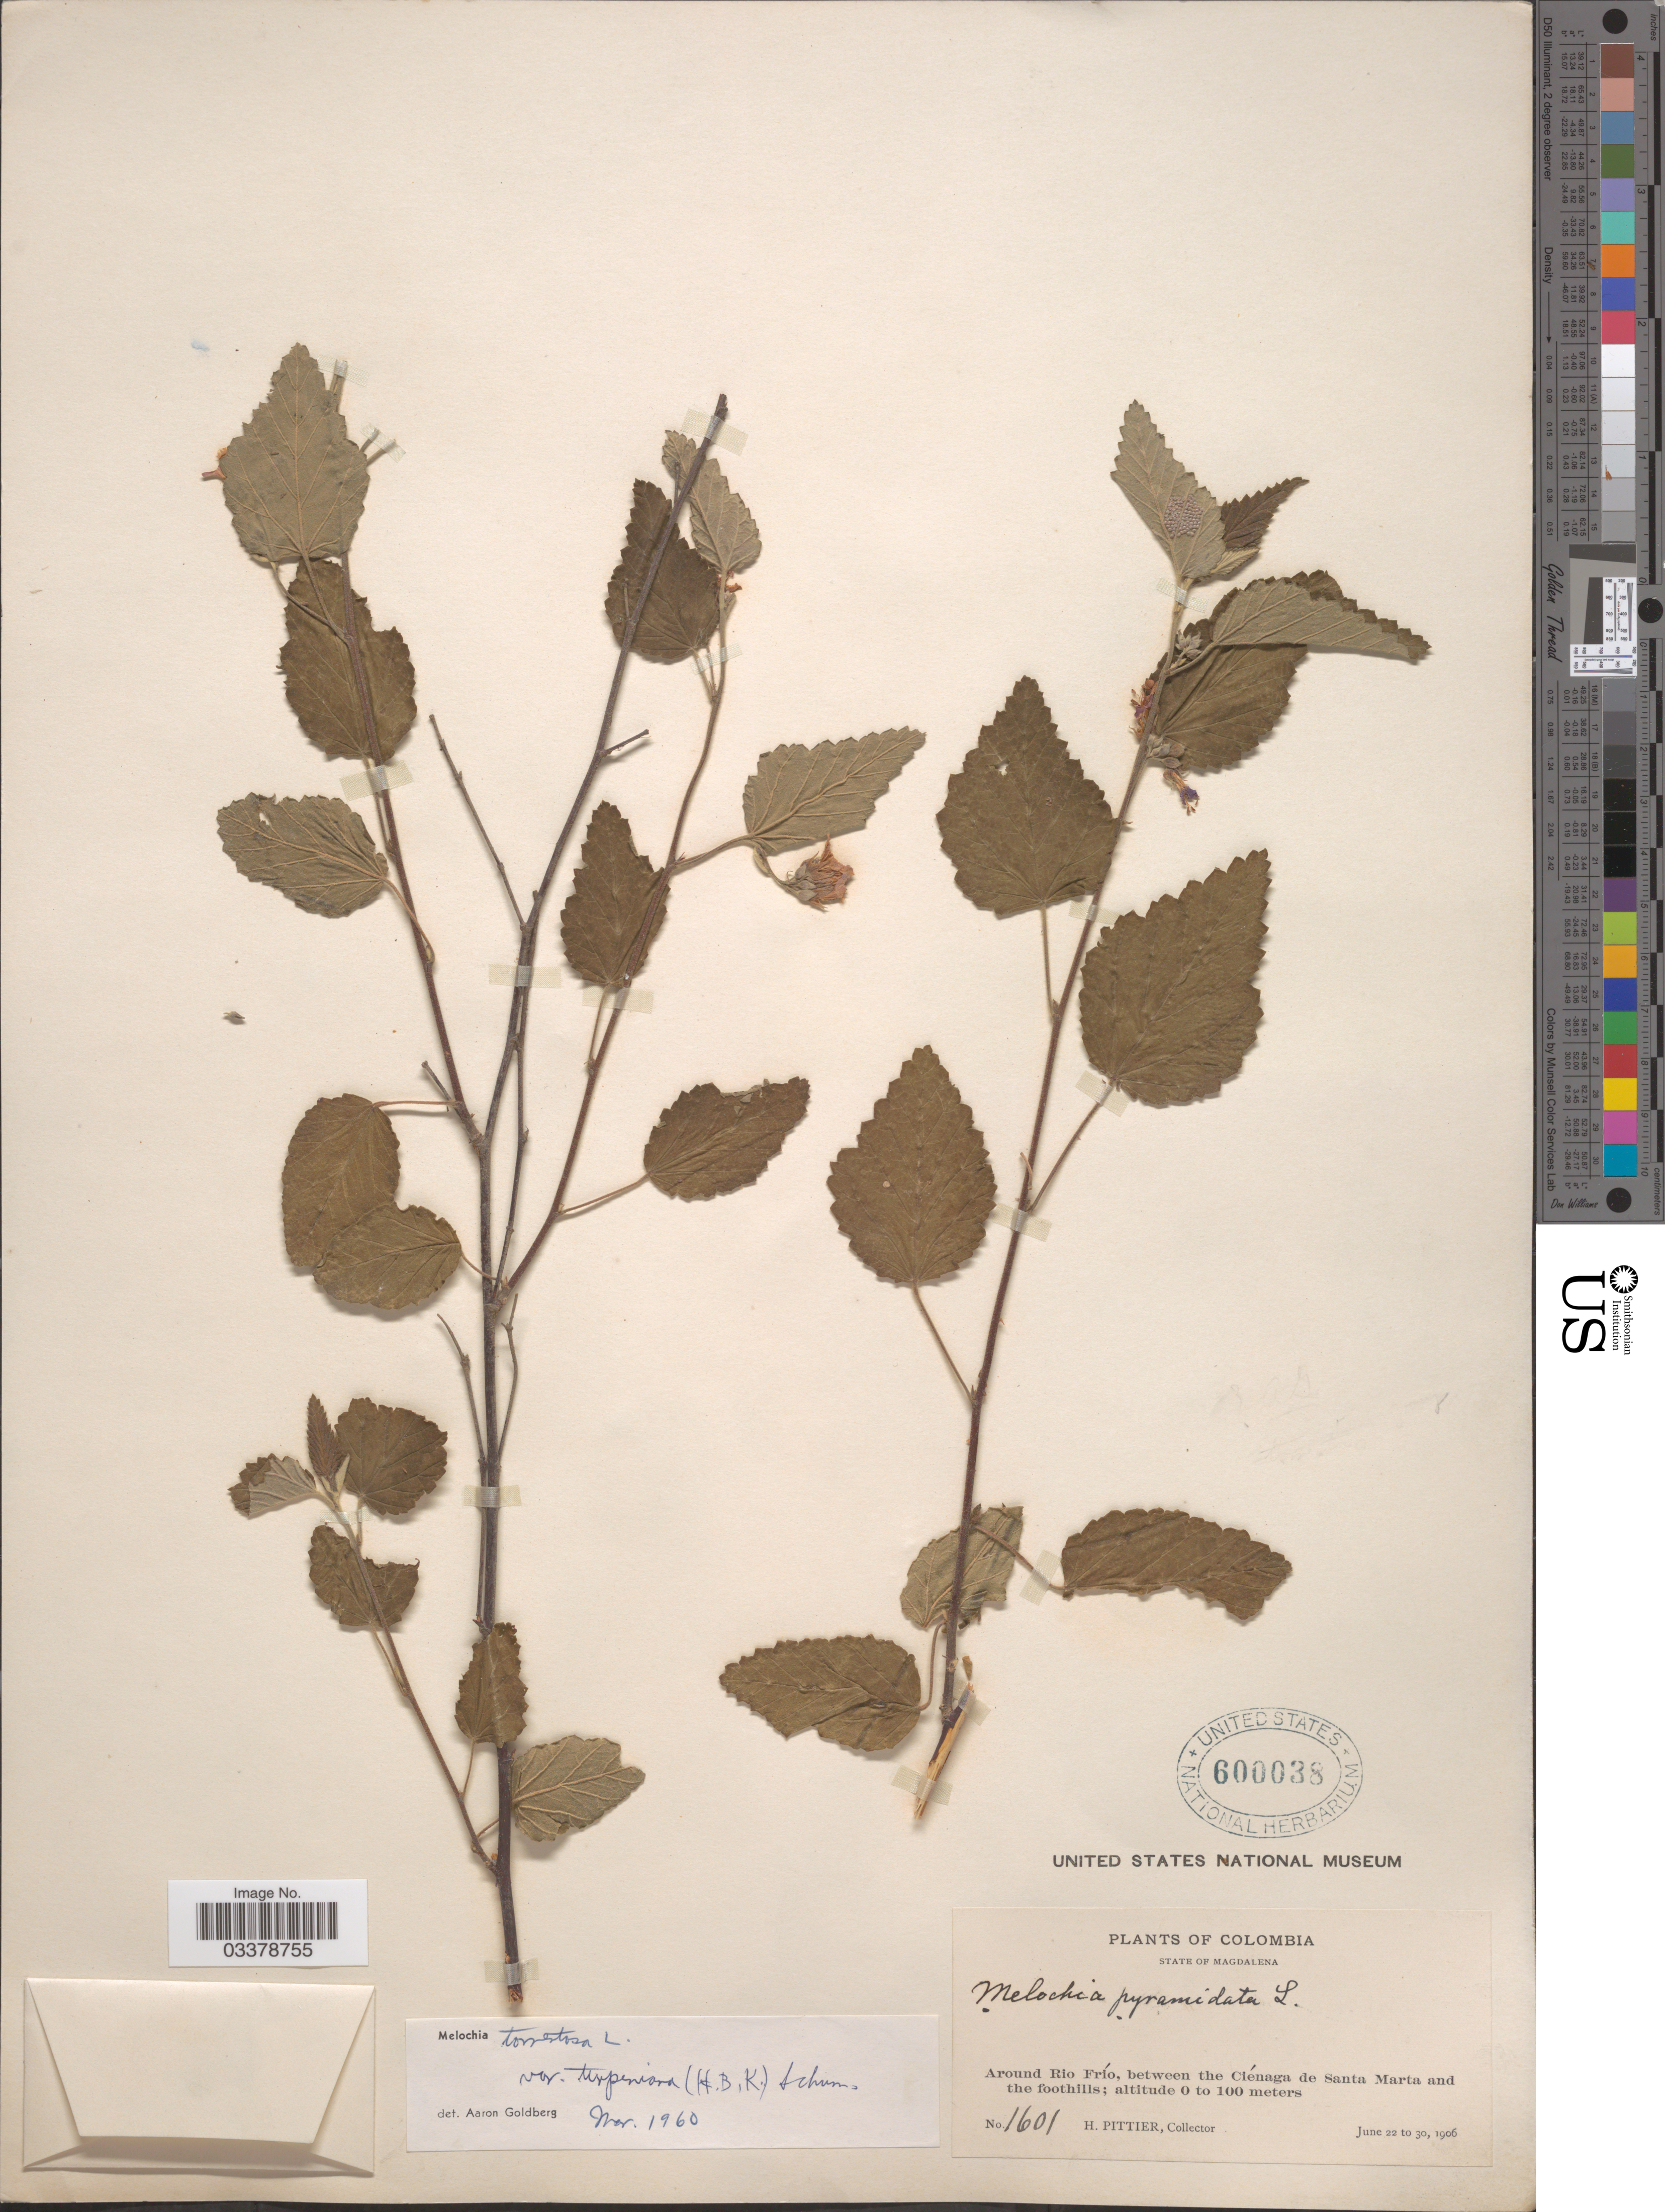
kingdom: Plantae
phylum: Tracheophyta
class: Magnoliopsida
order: Malvales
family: Malvaceae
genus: Melochia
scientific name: Melochia tomentosa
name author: L.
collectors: H. F. Pittier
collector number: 1601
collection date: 1906-06-22/1906-06-30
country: Colombia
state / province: Magdalena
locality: Around Rio Frío, between the Clénaga de Santa Marta and the foothills.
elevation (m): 0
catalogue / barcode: US 600038